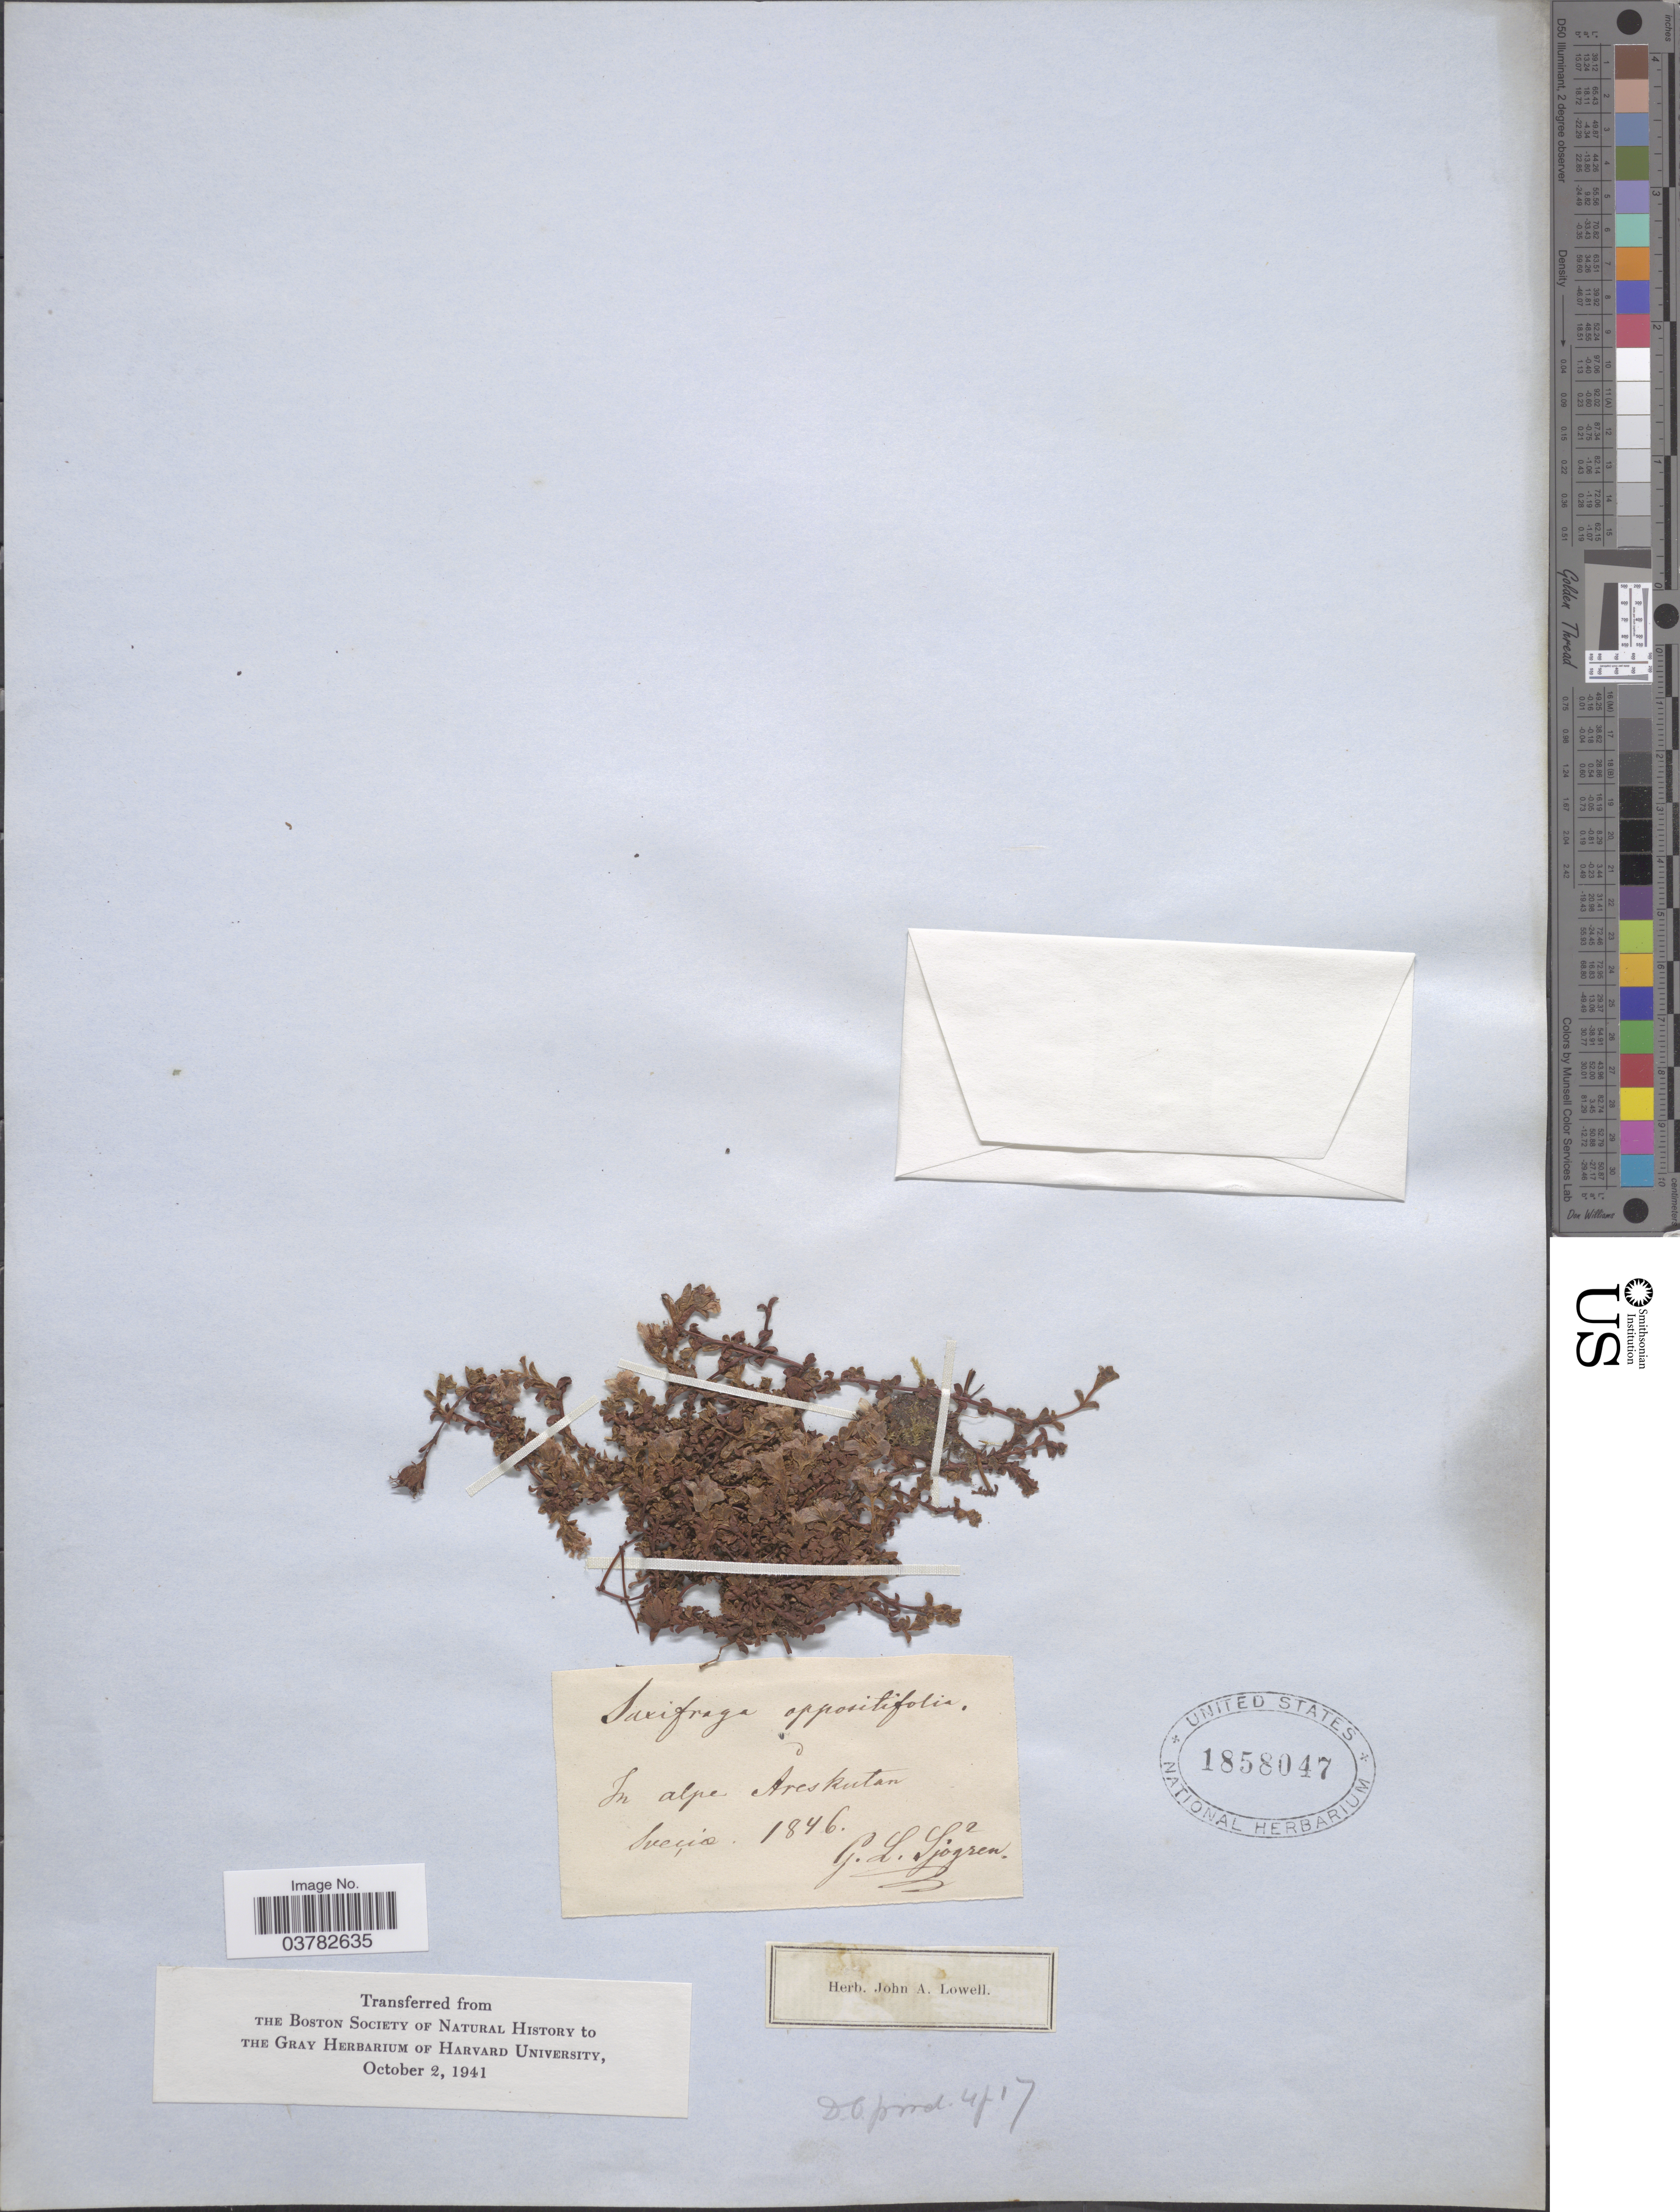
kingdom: Plantae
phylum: Tracheophyta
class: Magnoliopsida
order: Saxifragales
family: Saxifragaceae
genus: Saxifraga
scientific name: Saxifraga oppositifolia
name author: L.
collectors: G. Sjögren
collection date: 1846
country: Sweden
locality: In alpe Åreskutan. Sueçia.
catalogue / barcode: US 1858047